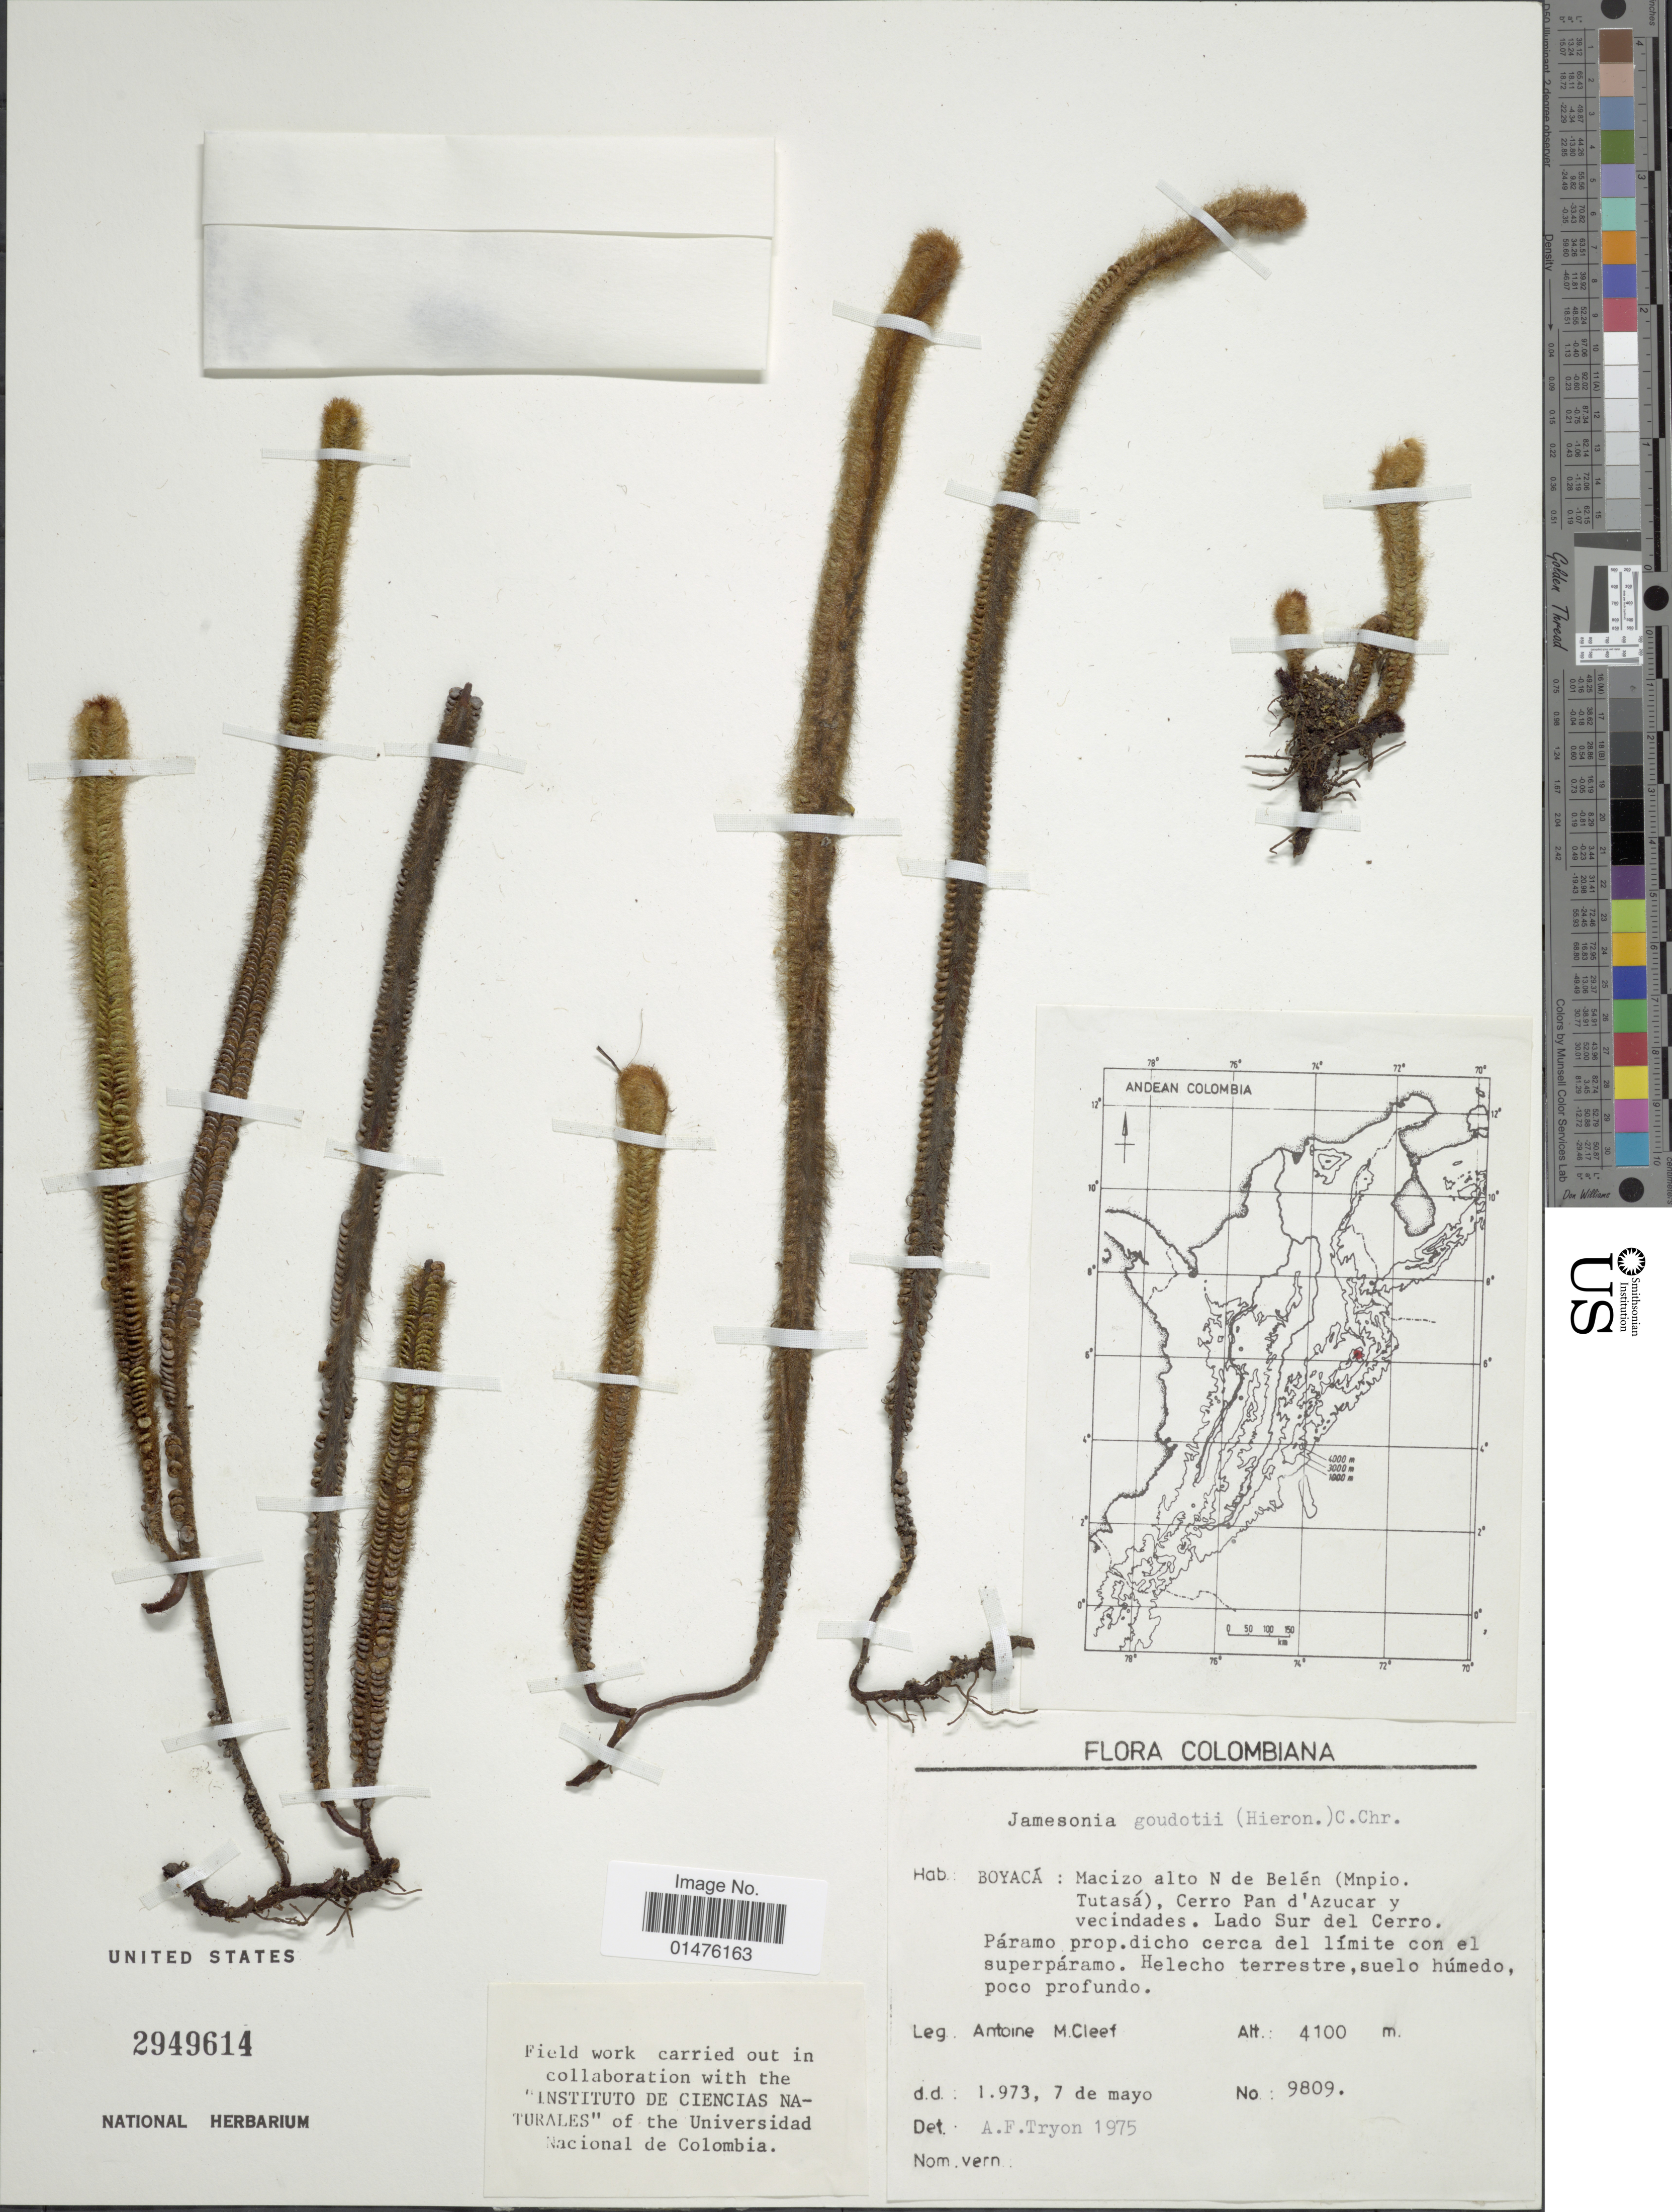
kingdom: Plantae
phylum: Tracheophyta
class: Polypodiopsida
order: Polypodiales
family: Pteridaceae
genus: Jamesonia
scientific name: Jamesonia goudotii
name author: (Hieron.) C. Chr.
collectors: A. M. Cleef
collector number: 9809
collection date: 1973-05-07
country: Colombia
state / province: Boyacá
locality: Macizo alto N de Belén (Mnpio. Tutasá), Cerro Pan d'Azucar y vecindades. Lado Sur del Cerro Páramo prop. dicho cerca del límite con el superpáramo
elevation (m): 4100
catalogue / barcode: US 2949614